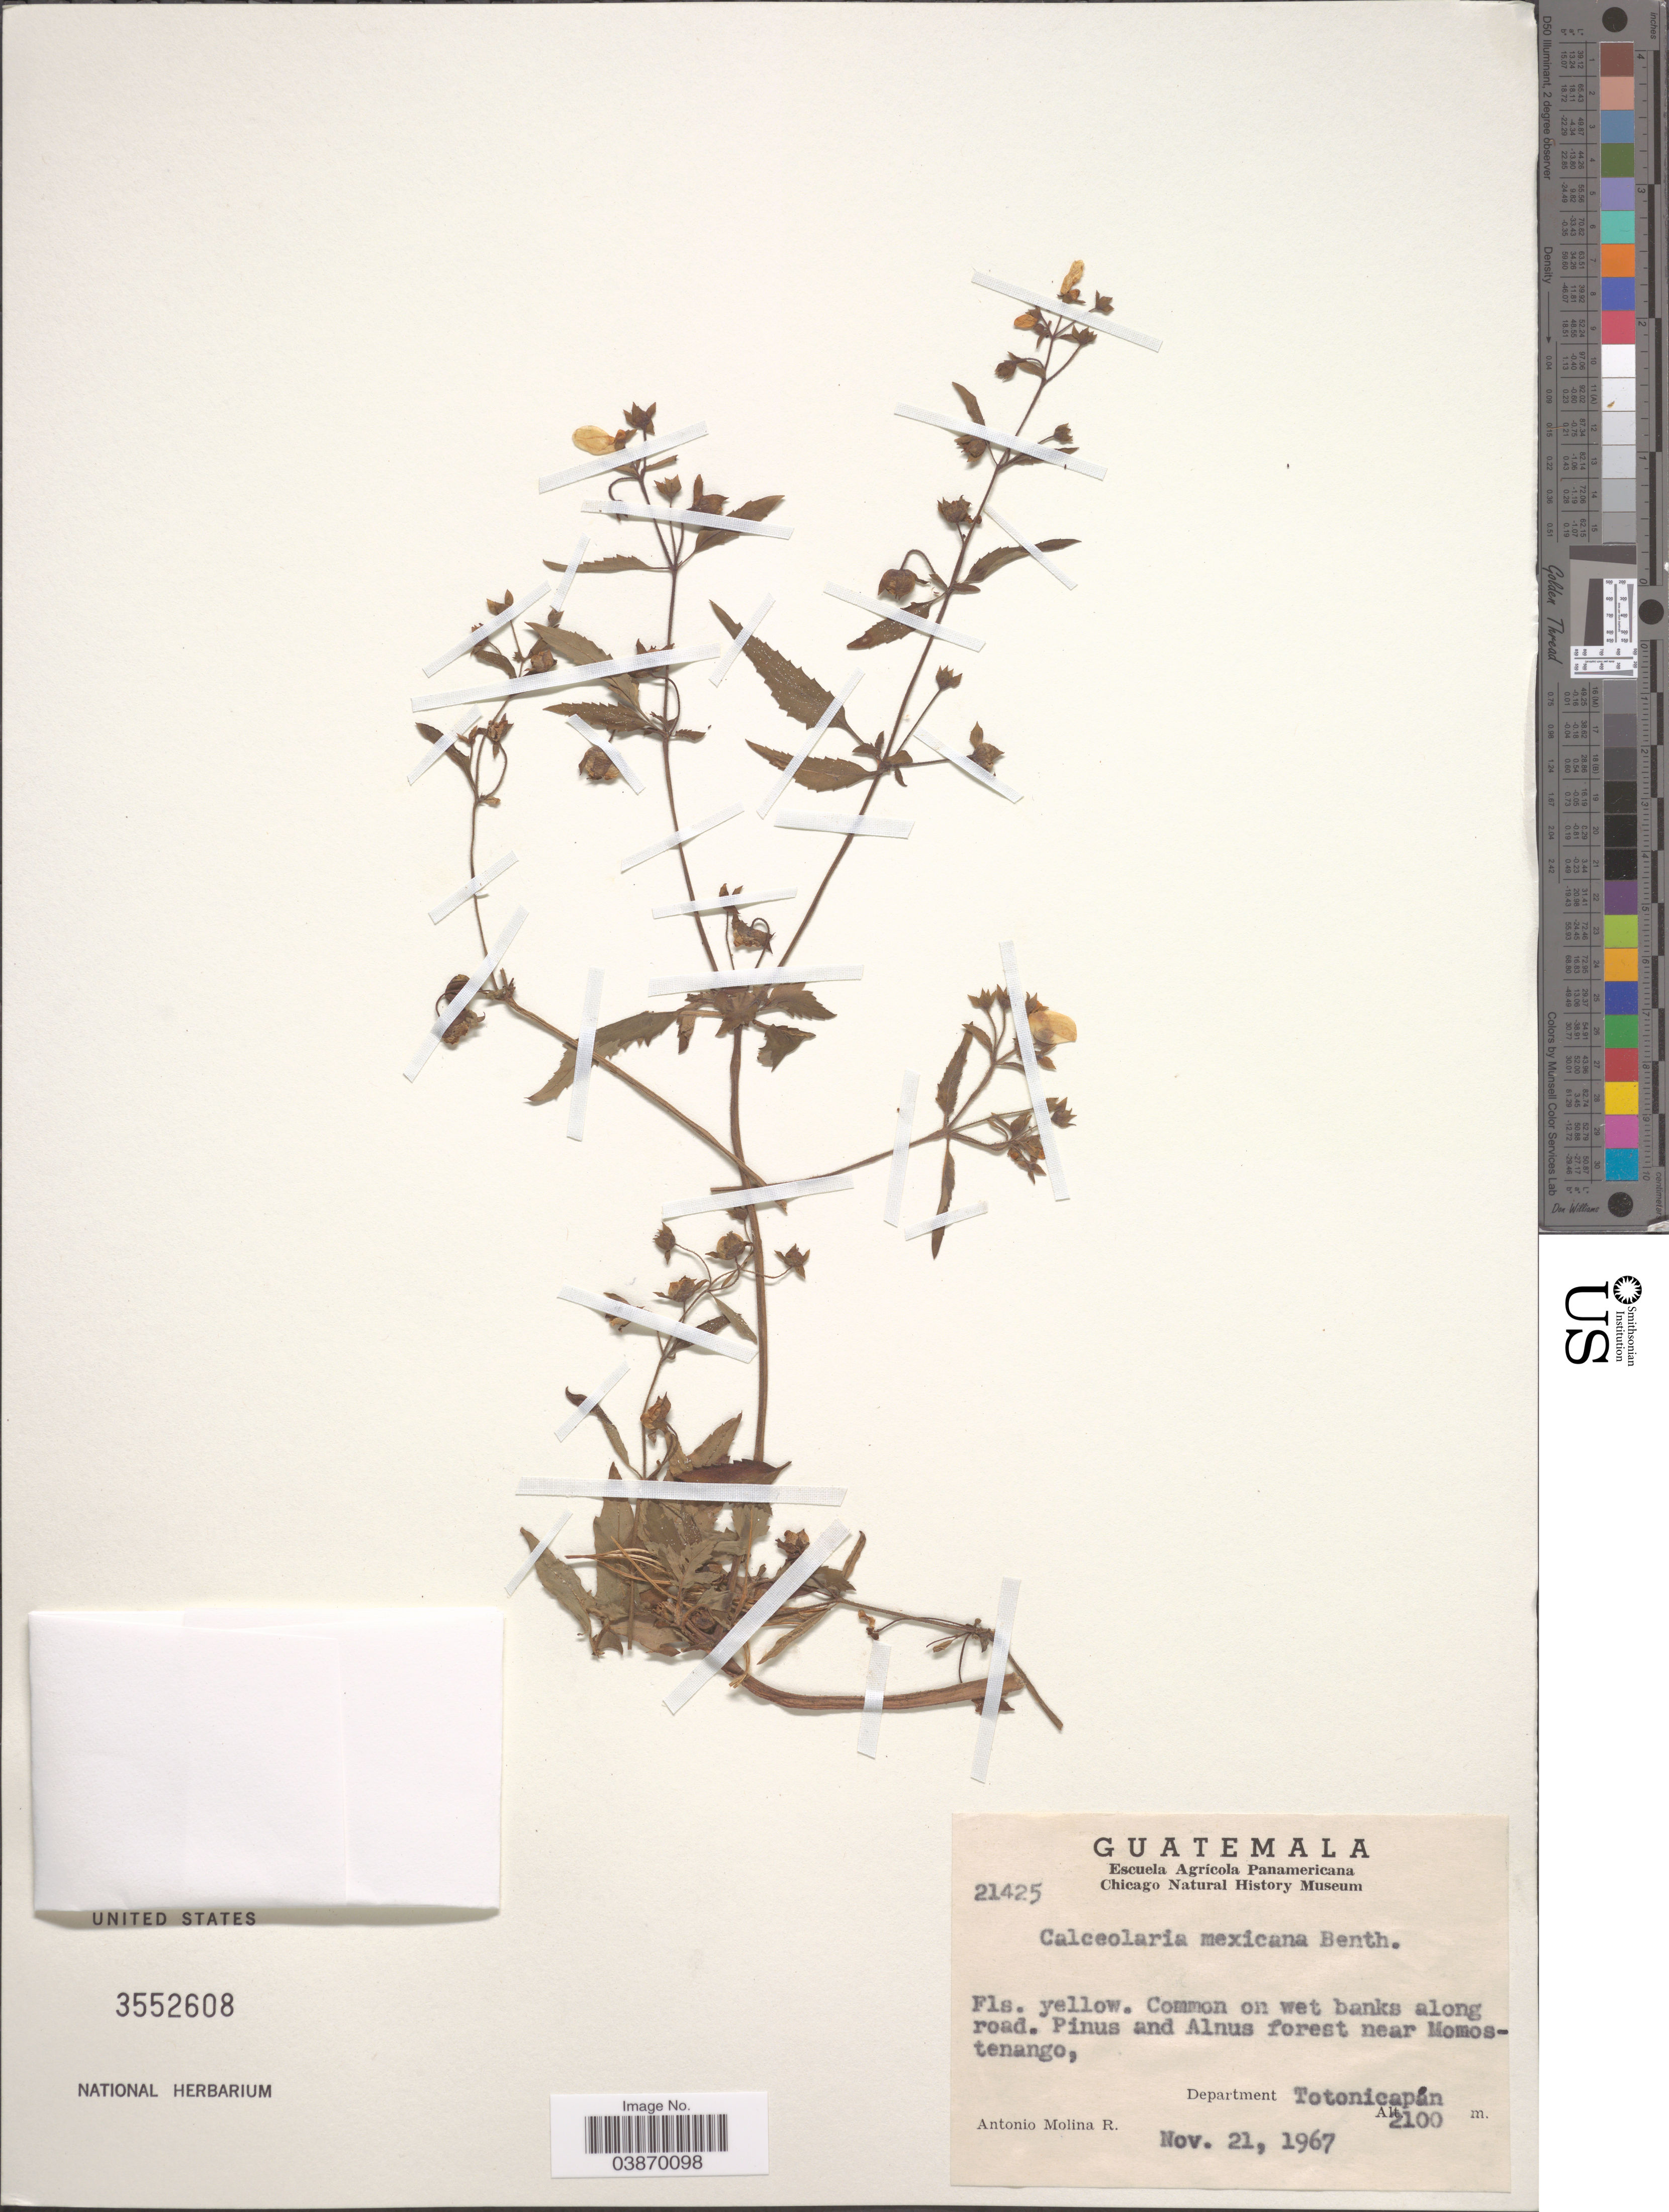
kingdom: Plantae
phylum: Tracheophyta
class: Magnoliopsida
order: Lamiales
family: Calceolariaceae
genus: Calceolaria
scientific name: Calceolaria mexicana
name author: Benth.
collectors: A. Molina R.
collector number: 21425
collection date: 1967-11-21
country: Guatemala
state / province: Totonicapan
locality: Near Momostenango, Department Totonicapán.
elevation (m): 2100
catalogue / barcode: US 3552608